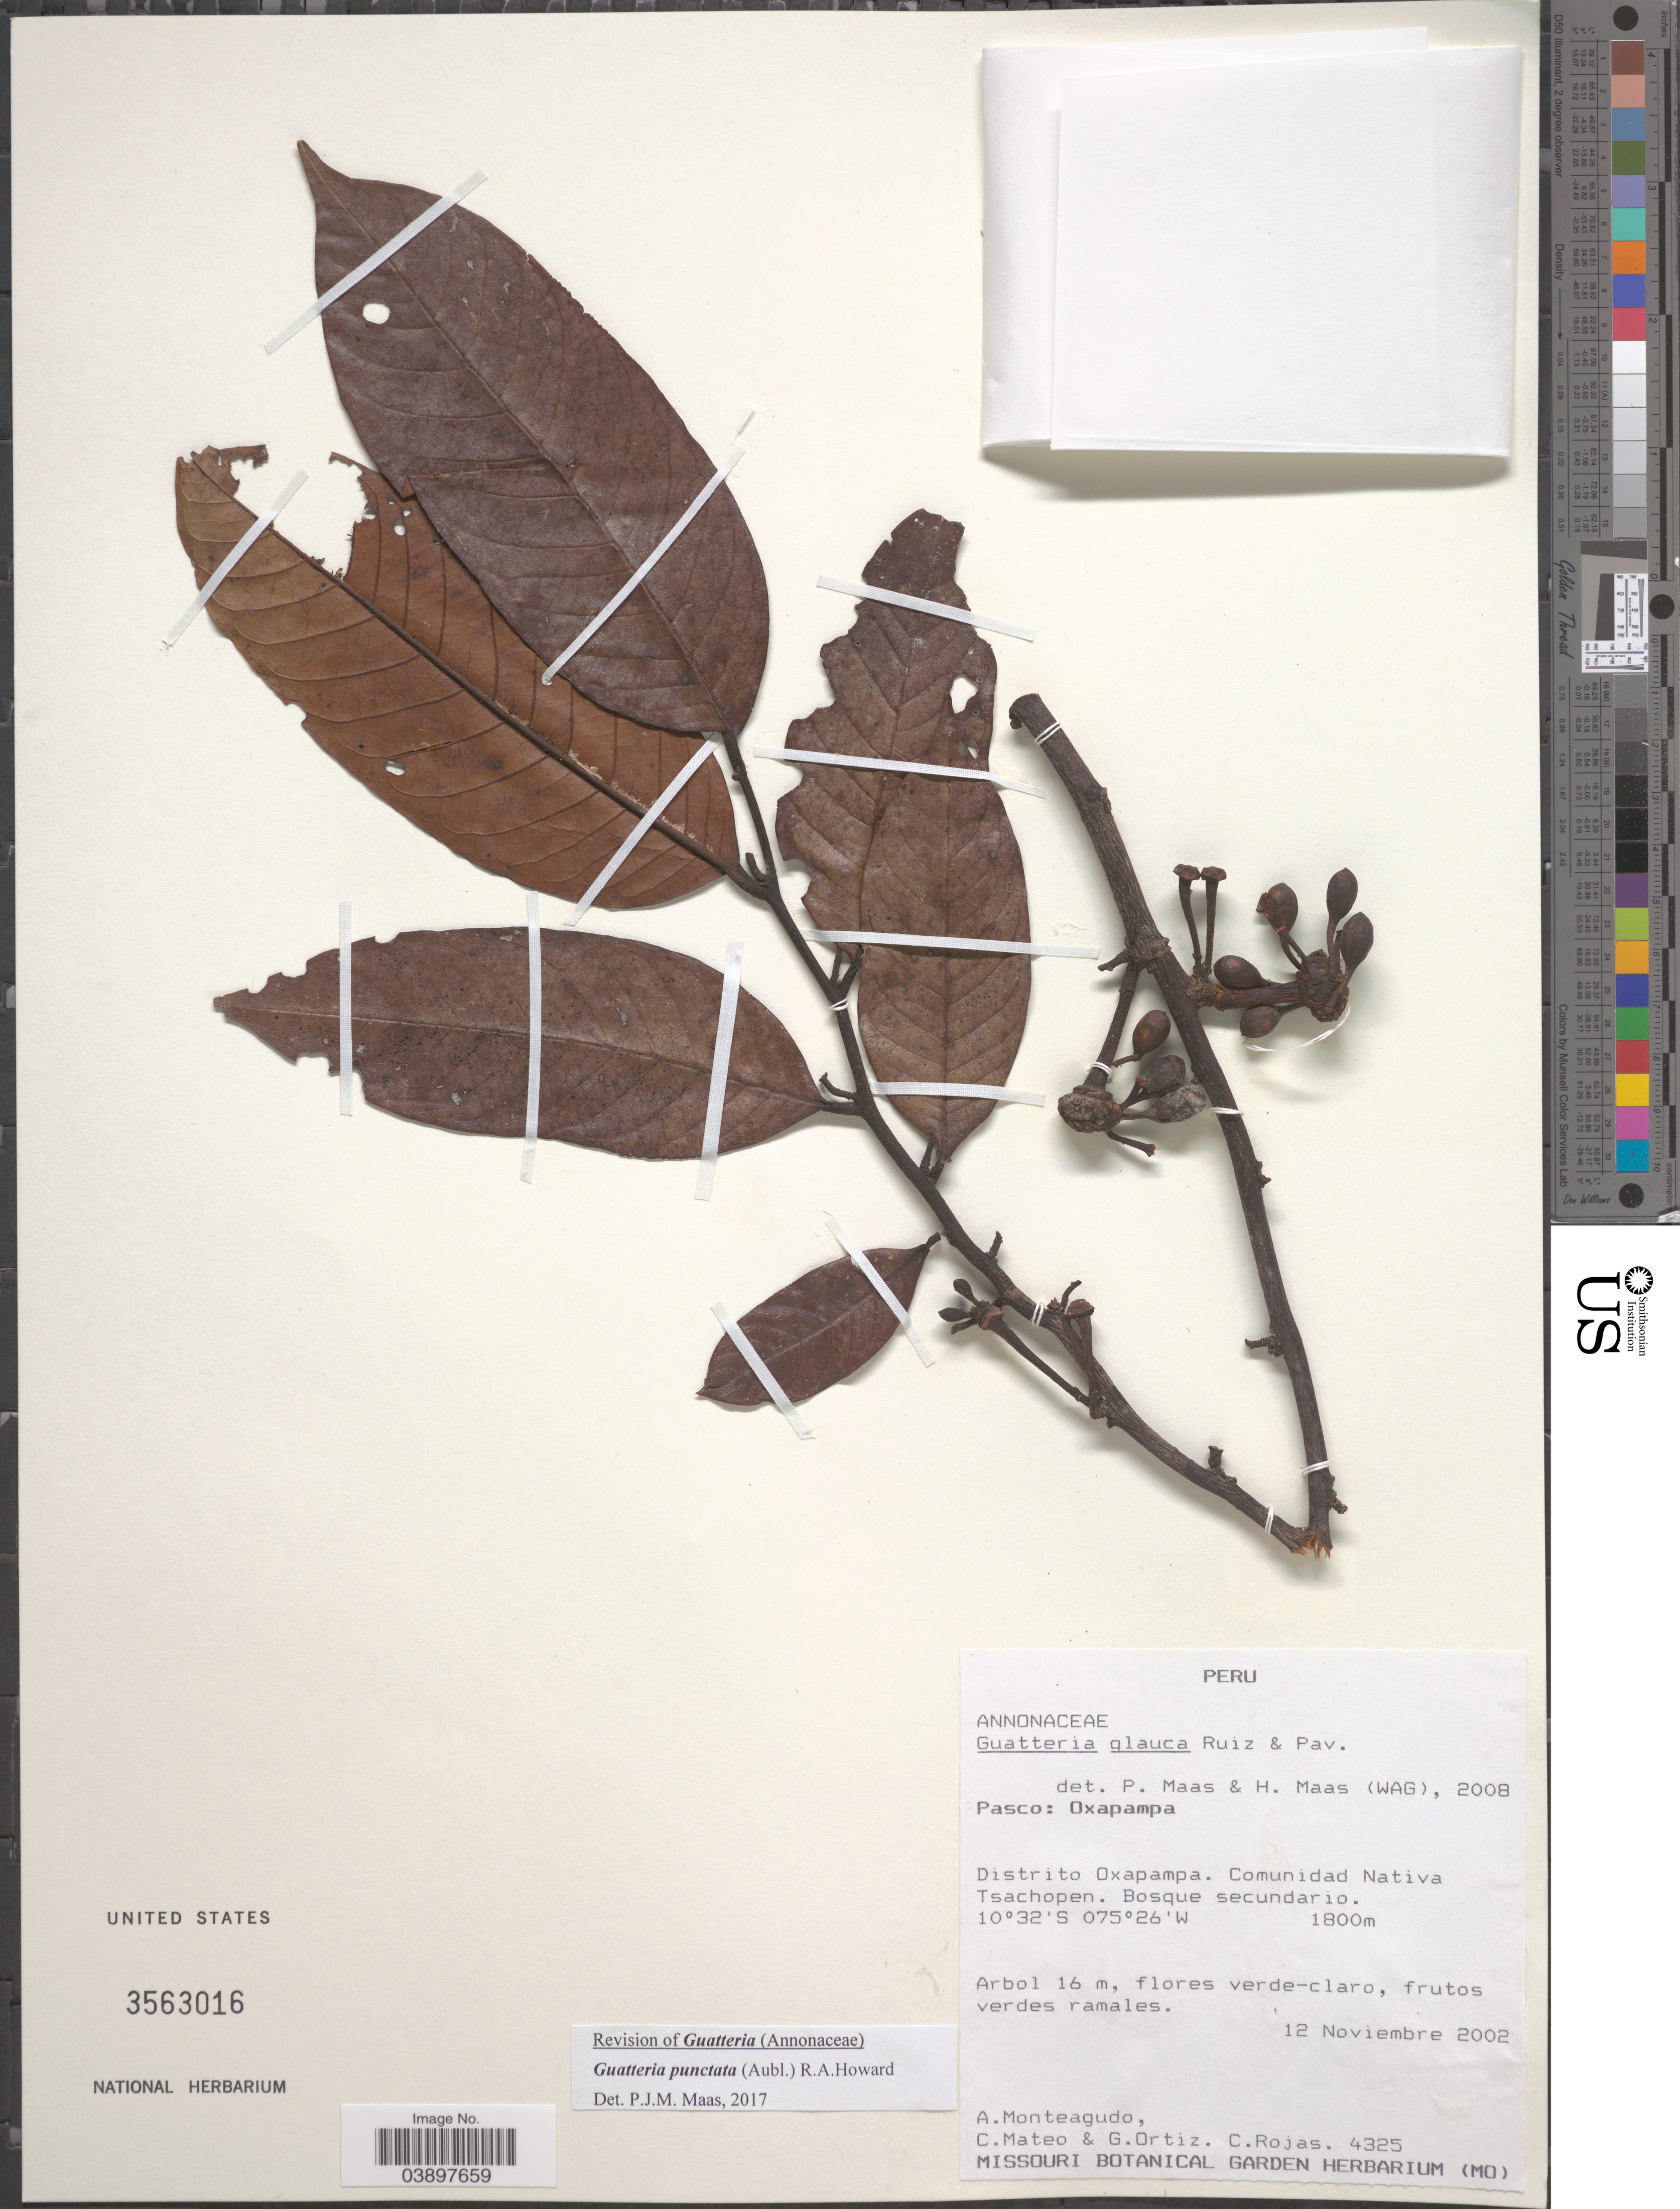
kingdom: Plantae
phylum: Tracheophyta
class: Magnoliopsida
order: Magnoliales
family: Annonaceae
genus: Guatteria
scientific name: Guatteria punctata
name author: (Aubl.) R.A. Howard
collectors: A. Monteagudo, C. Mateo, G. Ortiz & C. Rojas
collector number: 4325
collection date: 2002-11-12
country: Peru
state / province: Pasco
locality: Oxapampa. Distrito Oxapampa. Comunidad Nativa Tsachopen.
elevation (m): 1800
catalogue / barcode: US 3563016